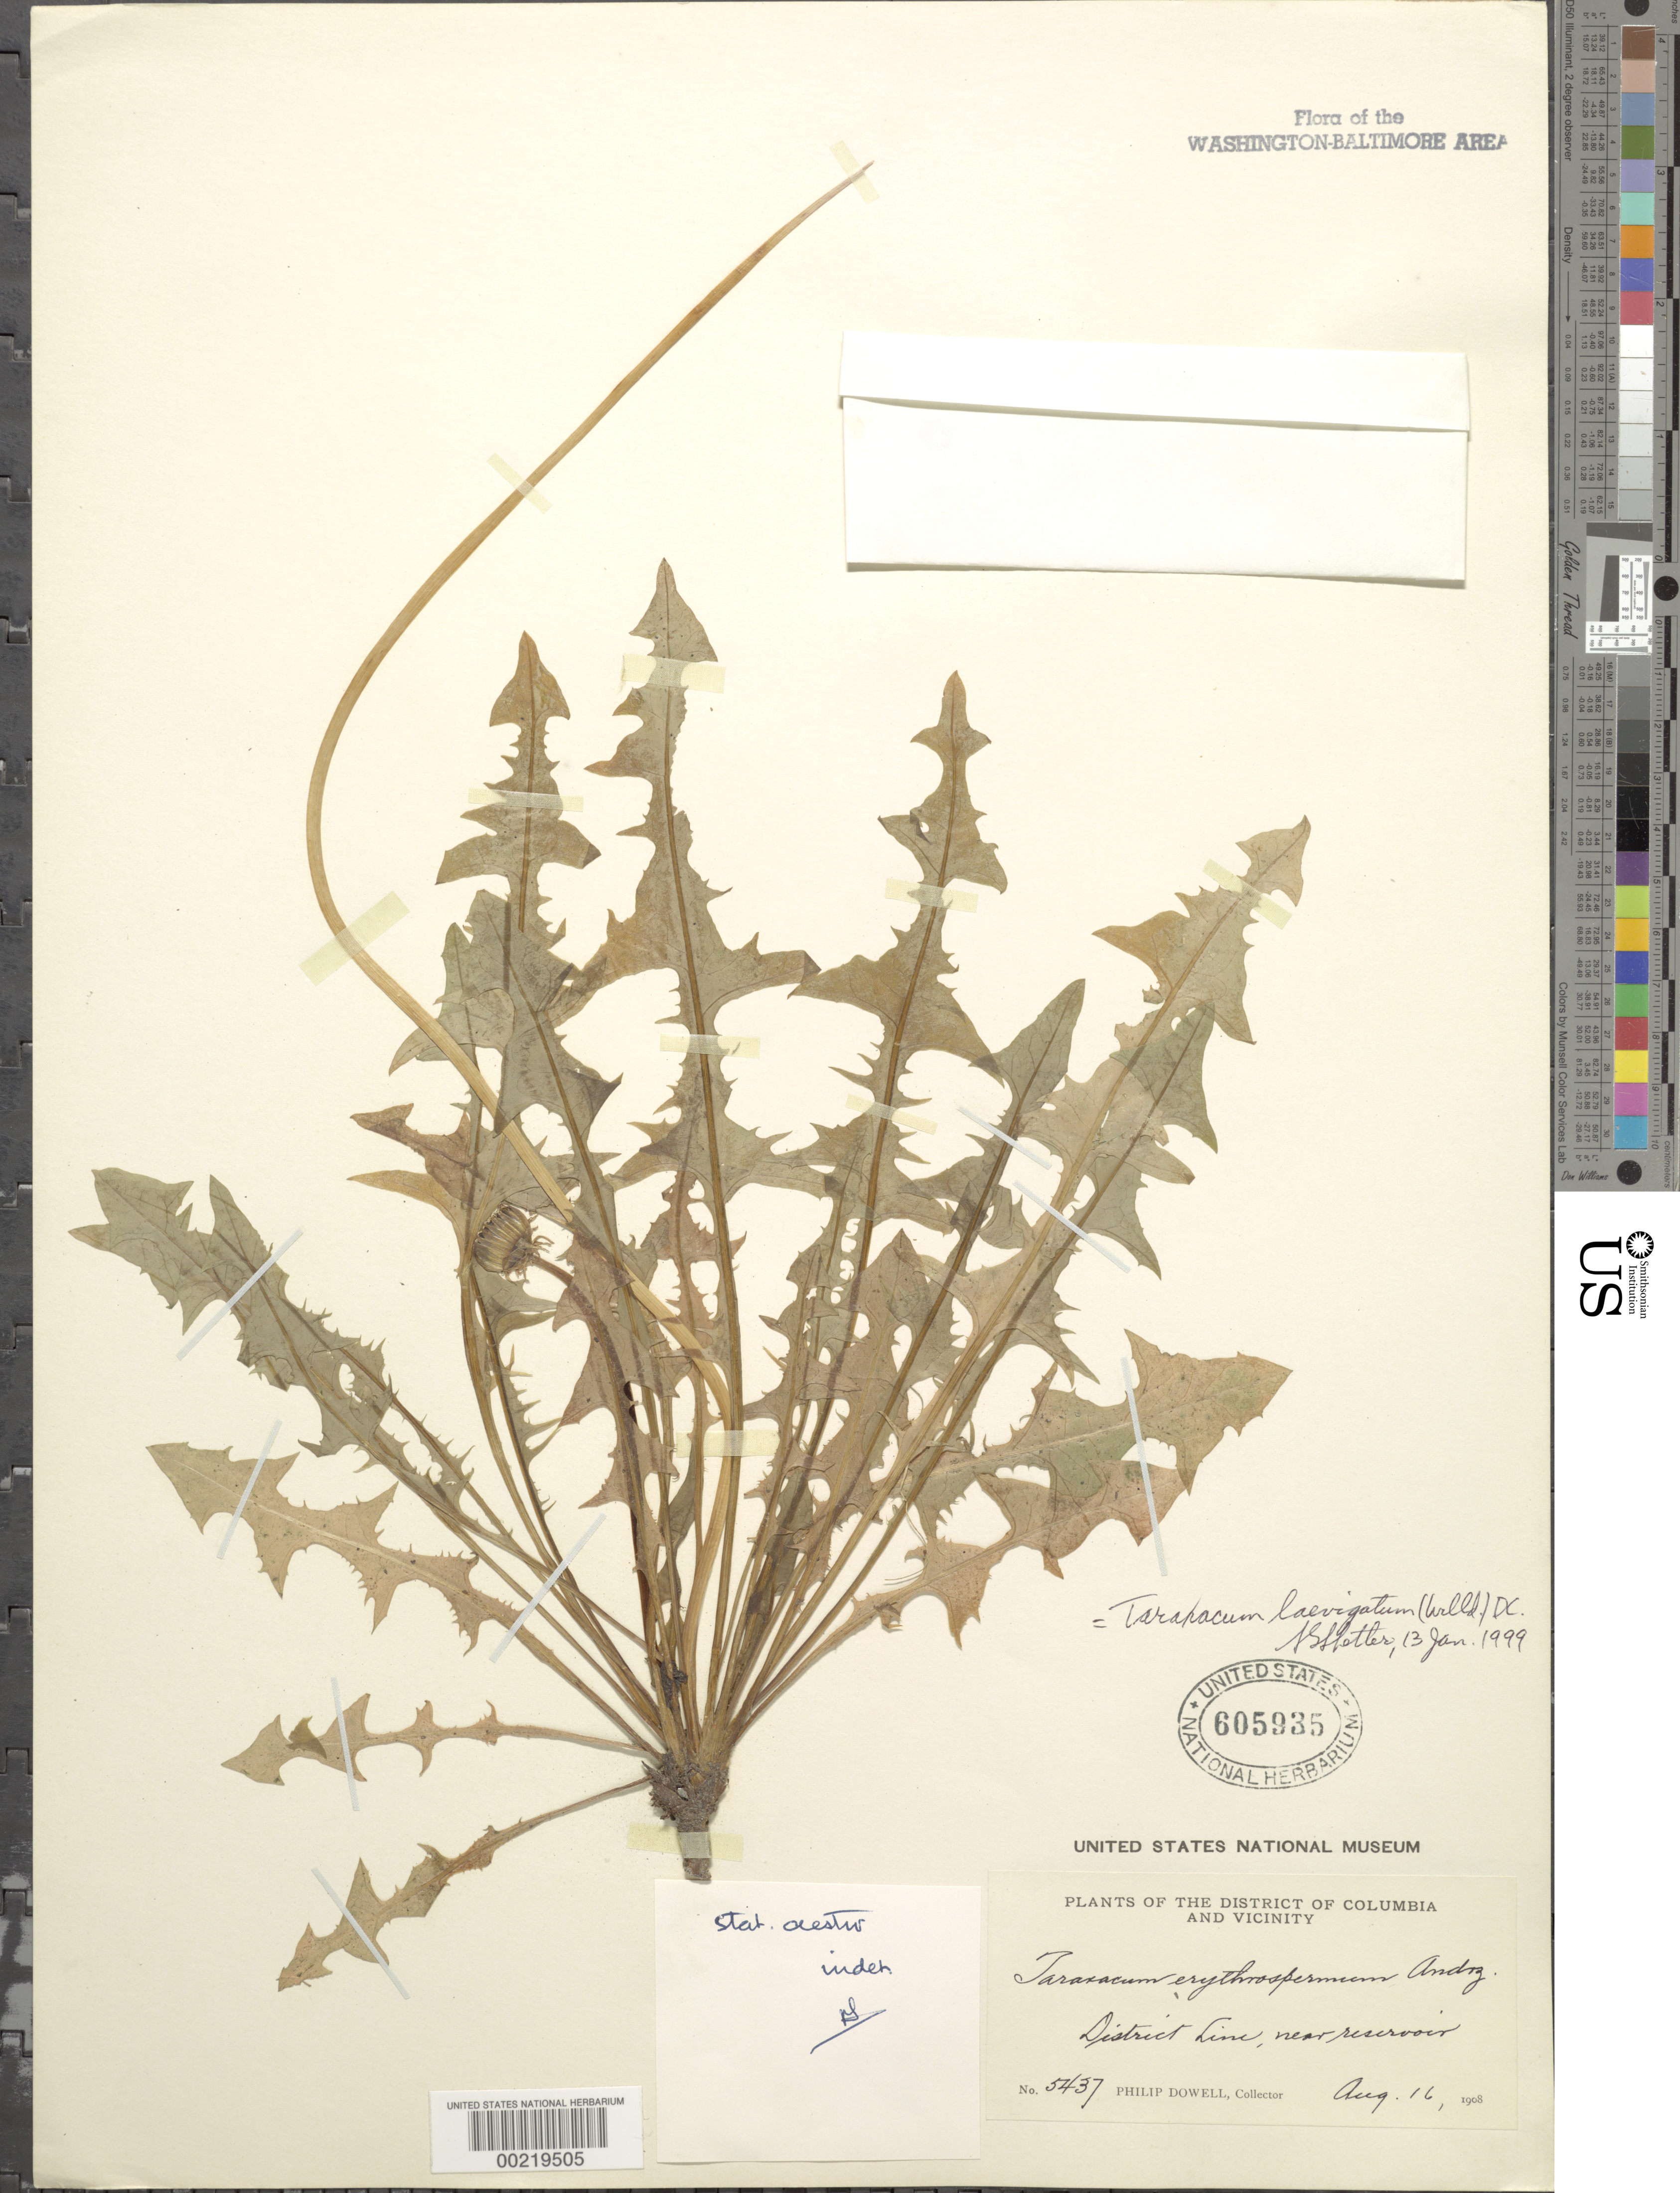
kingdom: Plantae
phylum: Tracheophyta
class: Magnoliopsida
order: Asterales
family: Asteraceae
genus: Taraxacum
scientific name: Taraxacum erythrospermum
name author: Andrz. ex Besser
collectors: P. Dowell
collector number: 5437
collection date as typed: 16 Aug 1908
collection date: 1908-08-16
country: United States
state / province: District of Columbia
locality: District Line near Reservoir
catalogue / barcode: US 605935